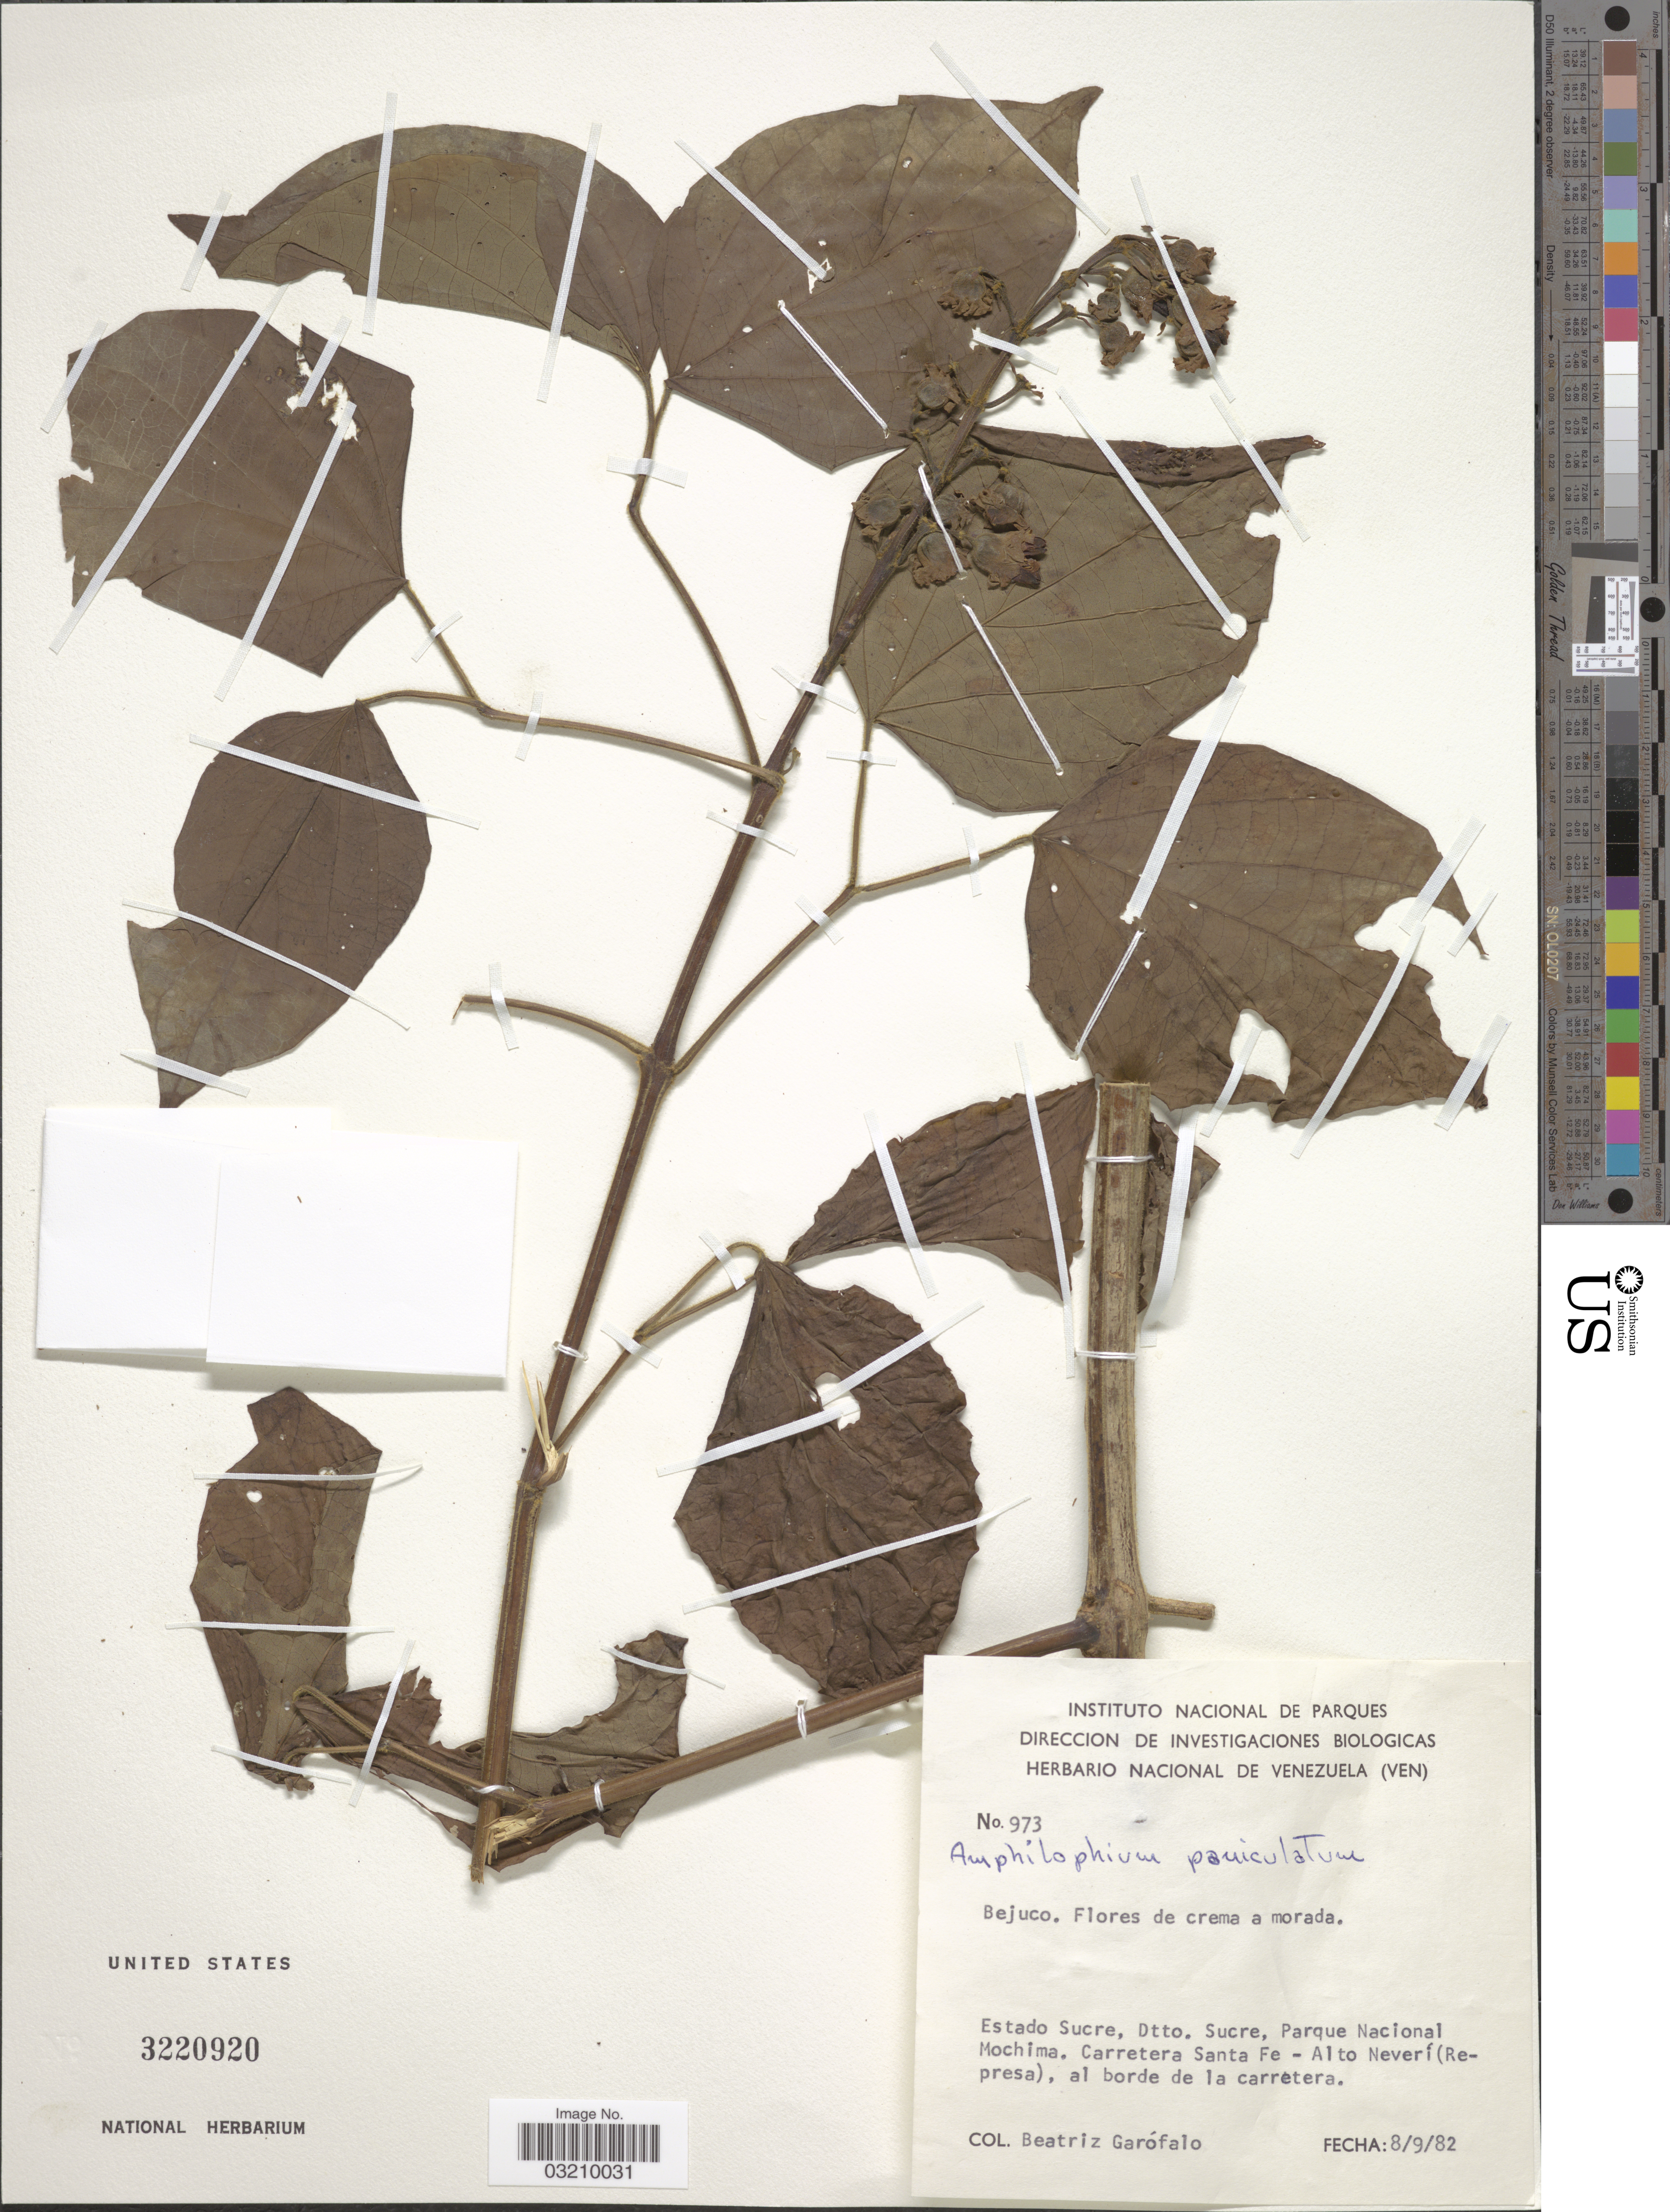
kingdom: Plantae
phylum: Tracheophyta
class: Magnoliopsida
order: Lamiales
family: Bignoniaceae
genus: Amphilophium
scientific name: Amphilophium paniculatum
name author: (L.) Kunth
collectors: B. Garofalo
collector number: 973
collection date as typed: Transcribed d/m/y: 8/9/82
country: Colombia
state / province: Sucre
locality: Dtto. Sucre, Parque Nacional Mochima. Carretera Santa Fe - Alto Neverí(Represa), al borde de la carretera.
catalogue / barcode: US 3220920